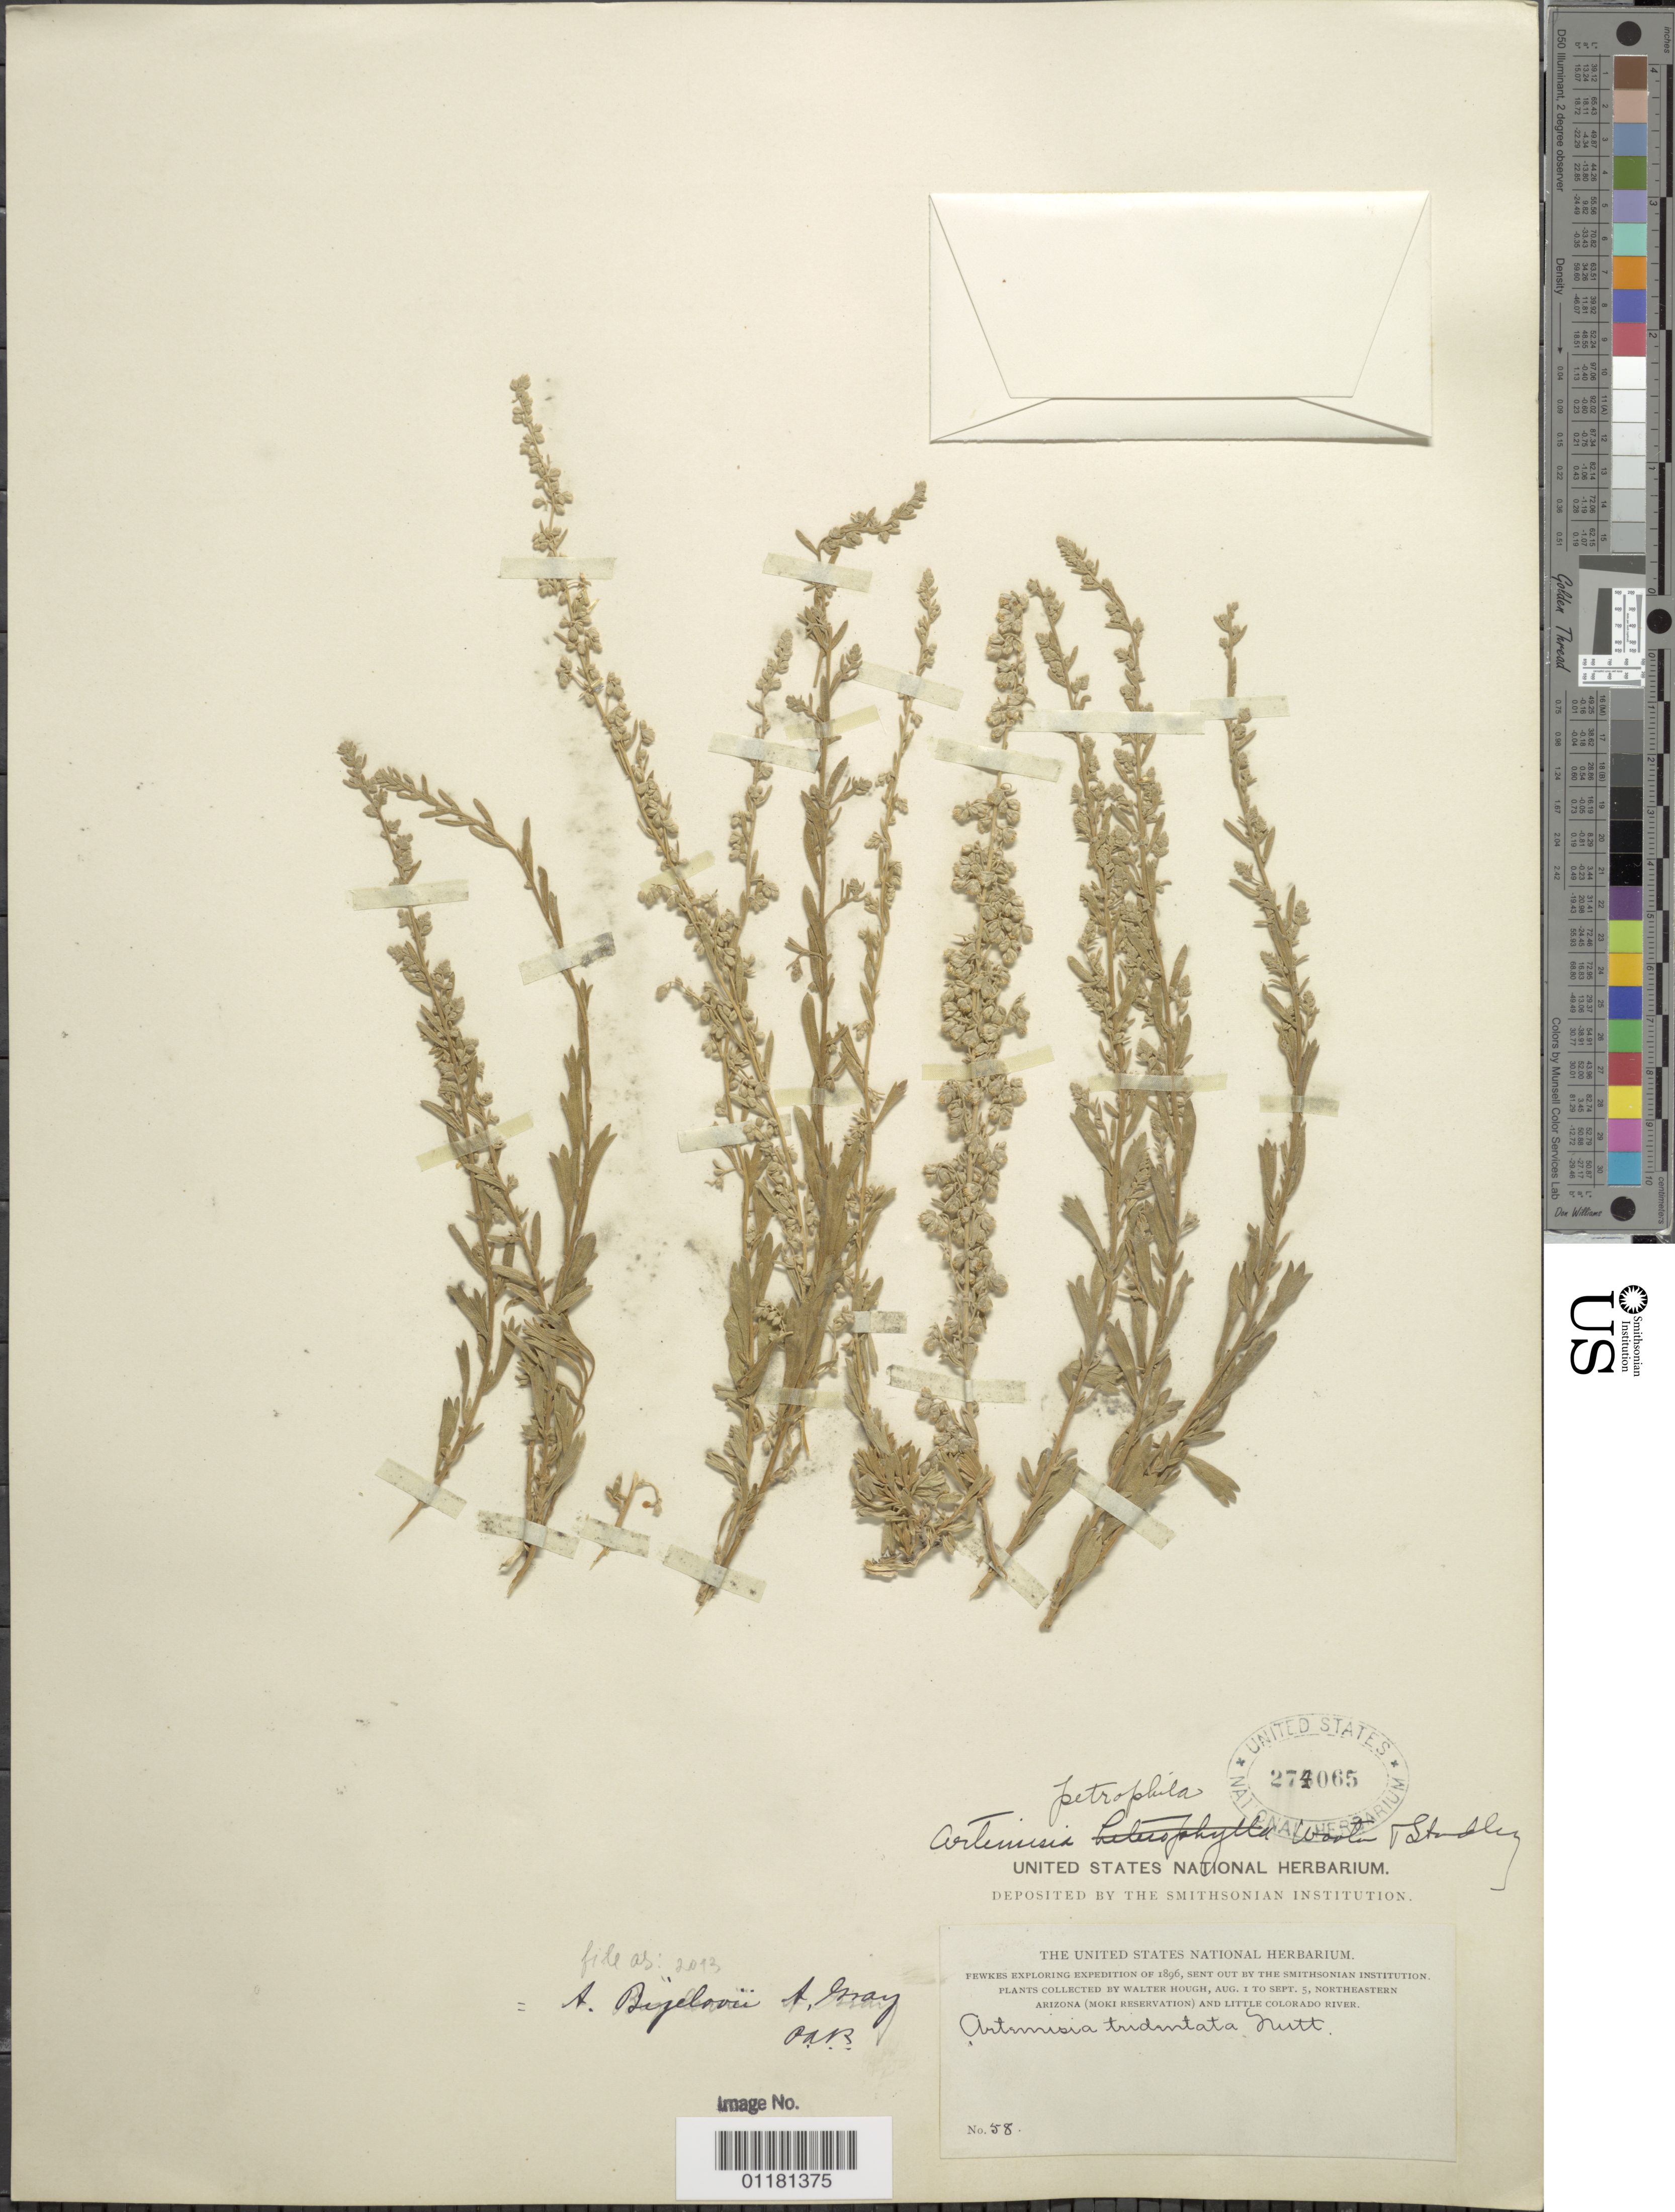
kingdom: Plantae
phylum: Tracheophyta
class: Magnoliopsida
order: Asterales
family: Asteraceae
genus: Artemisia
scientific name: Artemisia bigelovii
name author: A. Gray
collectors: W. Hough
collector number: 58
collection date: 1896-08-01/1896-09-05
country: United States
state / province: Arizona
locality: Moki Reservation and Little Colorado River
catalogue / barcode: US 274065